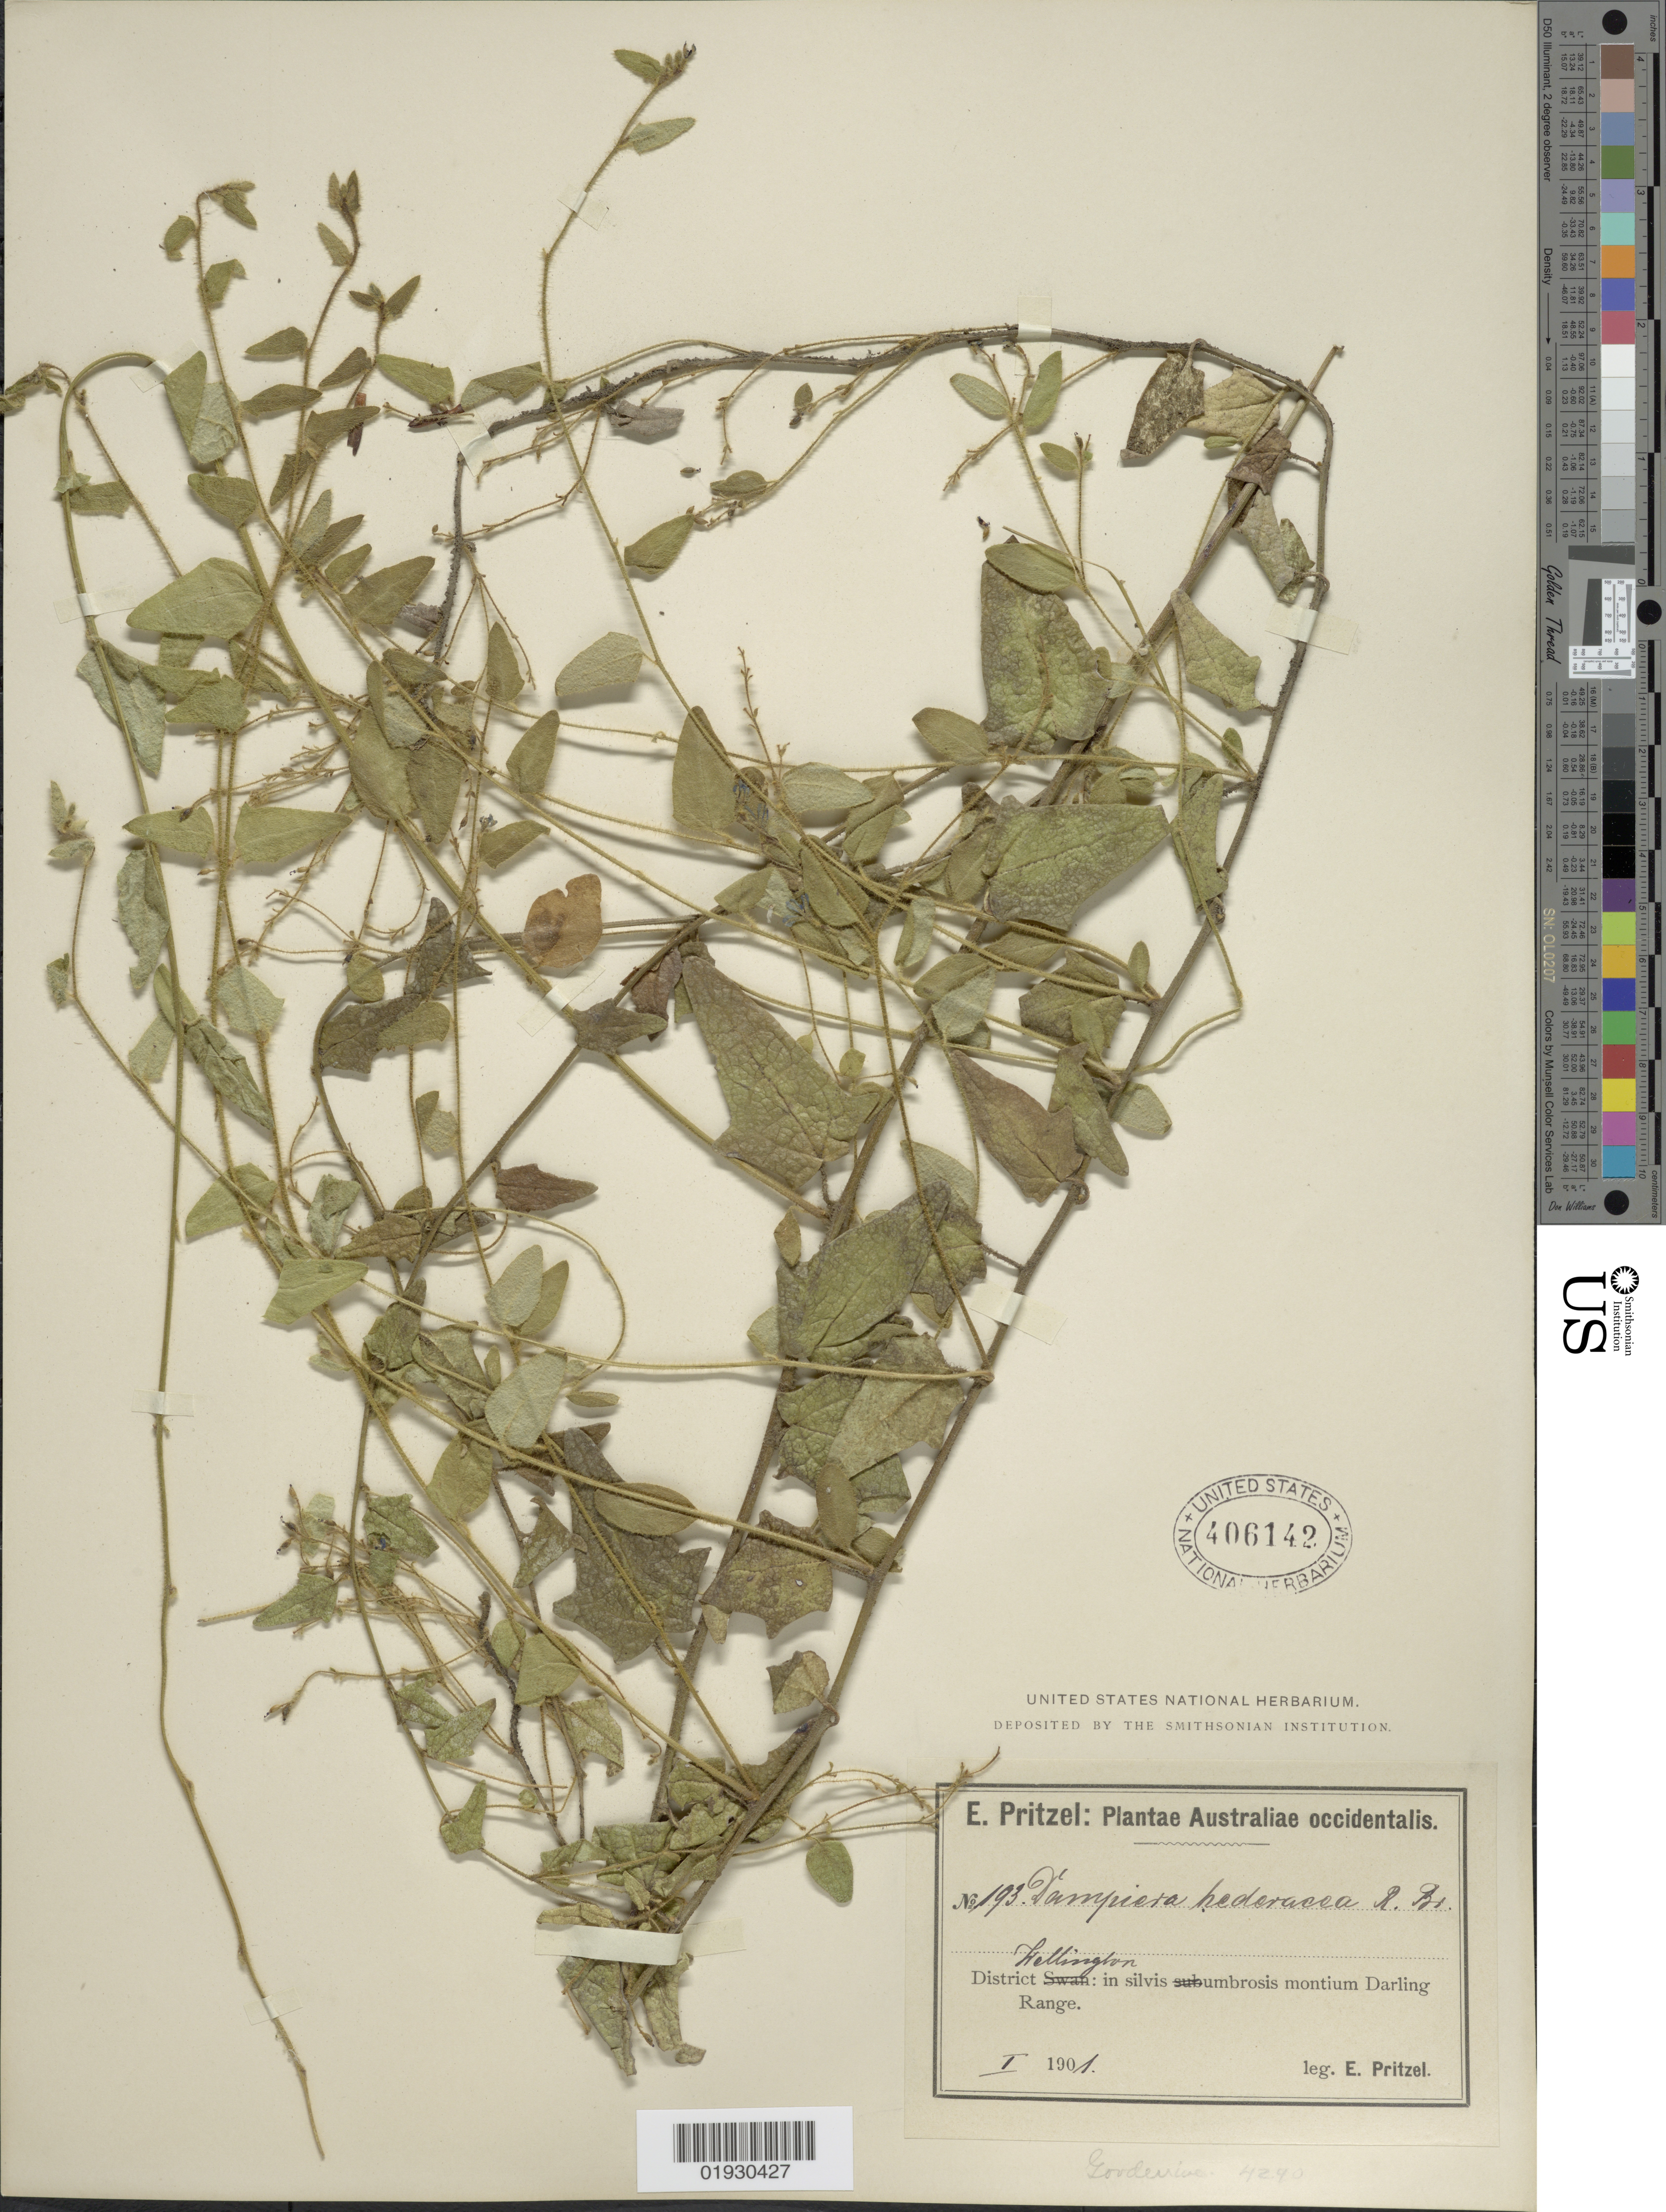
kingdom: Plantae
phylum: Tracheophyta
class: Magnoliopsida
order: Asterales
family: Goodeniaceae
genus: Dampiera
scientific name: Dampiera hederacea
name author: R. Br.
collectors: E. G. Pritzel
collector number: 193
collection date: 1901-01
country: Australia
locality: District: Wellington: in silvis umbrosis montium Darling Range.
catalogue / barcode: US 406142